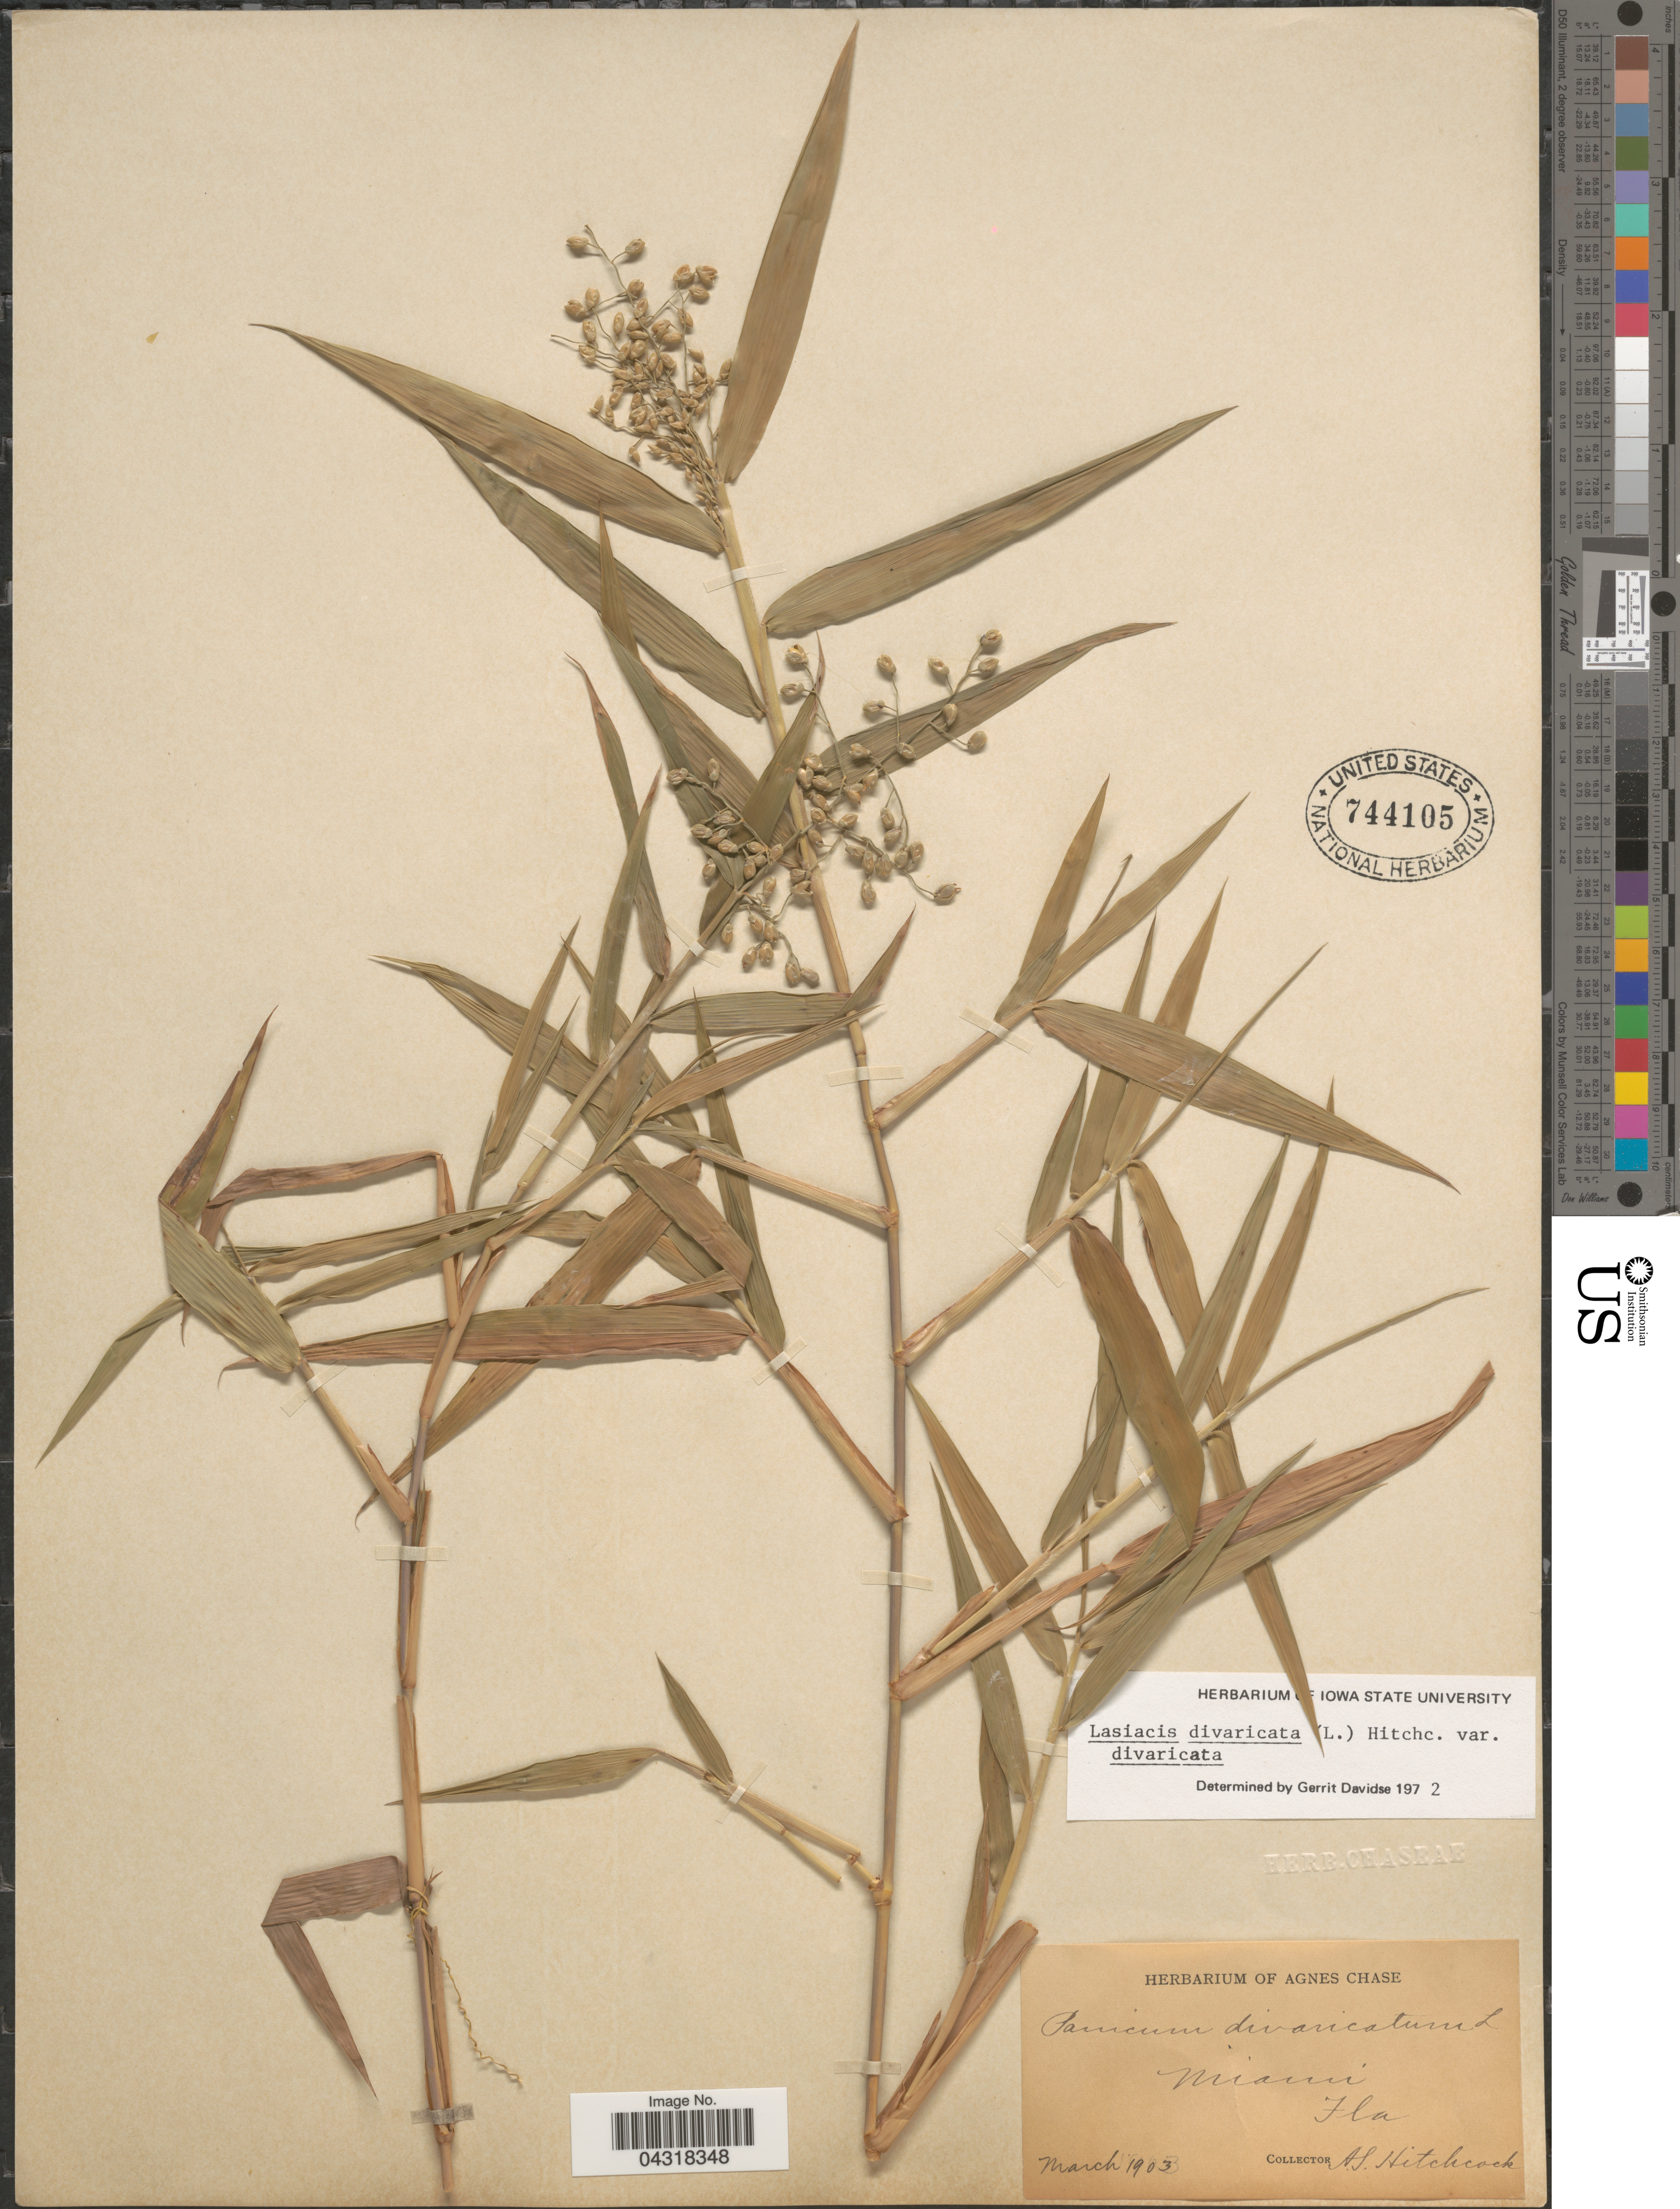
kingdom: Plantae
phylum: Tracheophyta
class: Liliopsida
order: Poales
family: Poaceae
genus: Lasiacis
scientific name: Lasiacis divaricata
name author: (L.) Hitchc.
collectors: A. S. Hitchcock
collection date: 1903-03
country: United States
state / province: Florida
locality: Miami.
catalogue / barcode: US 744105